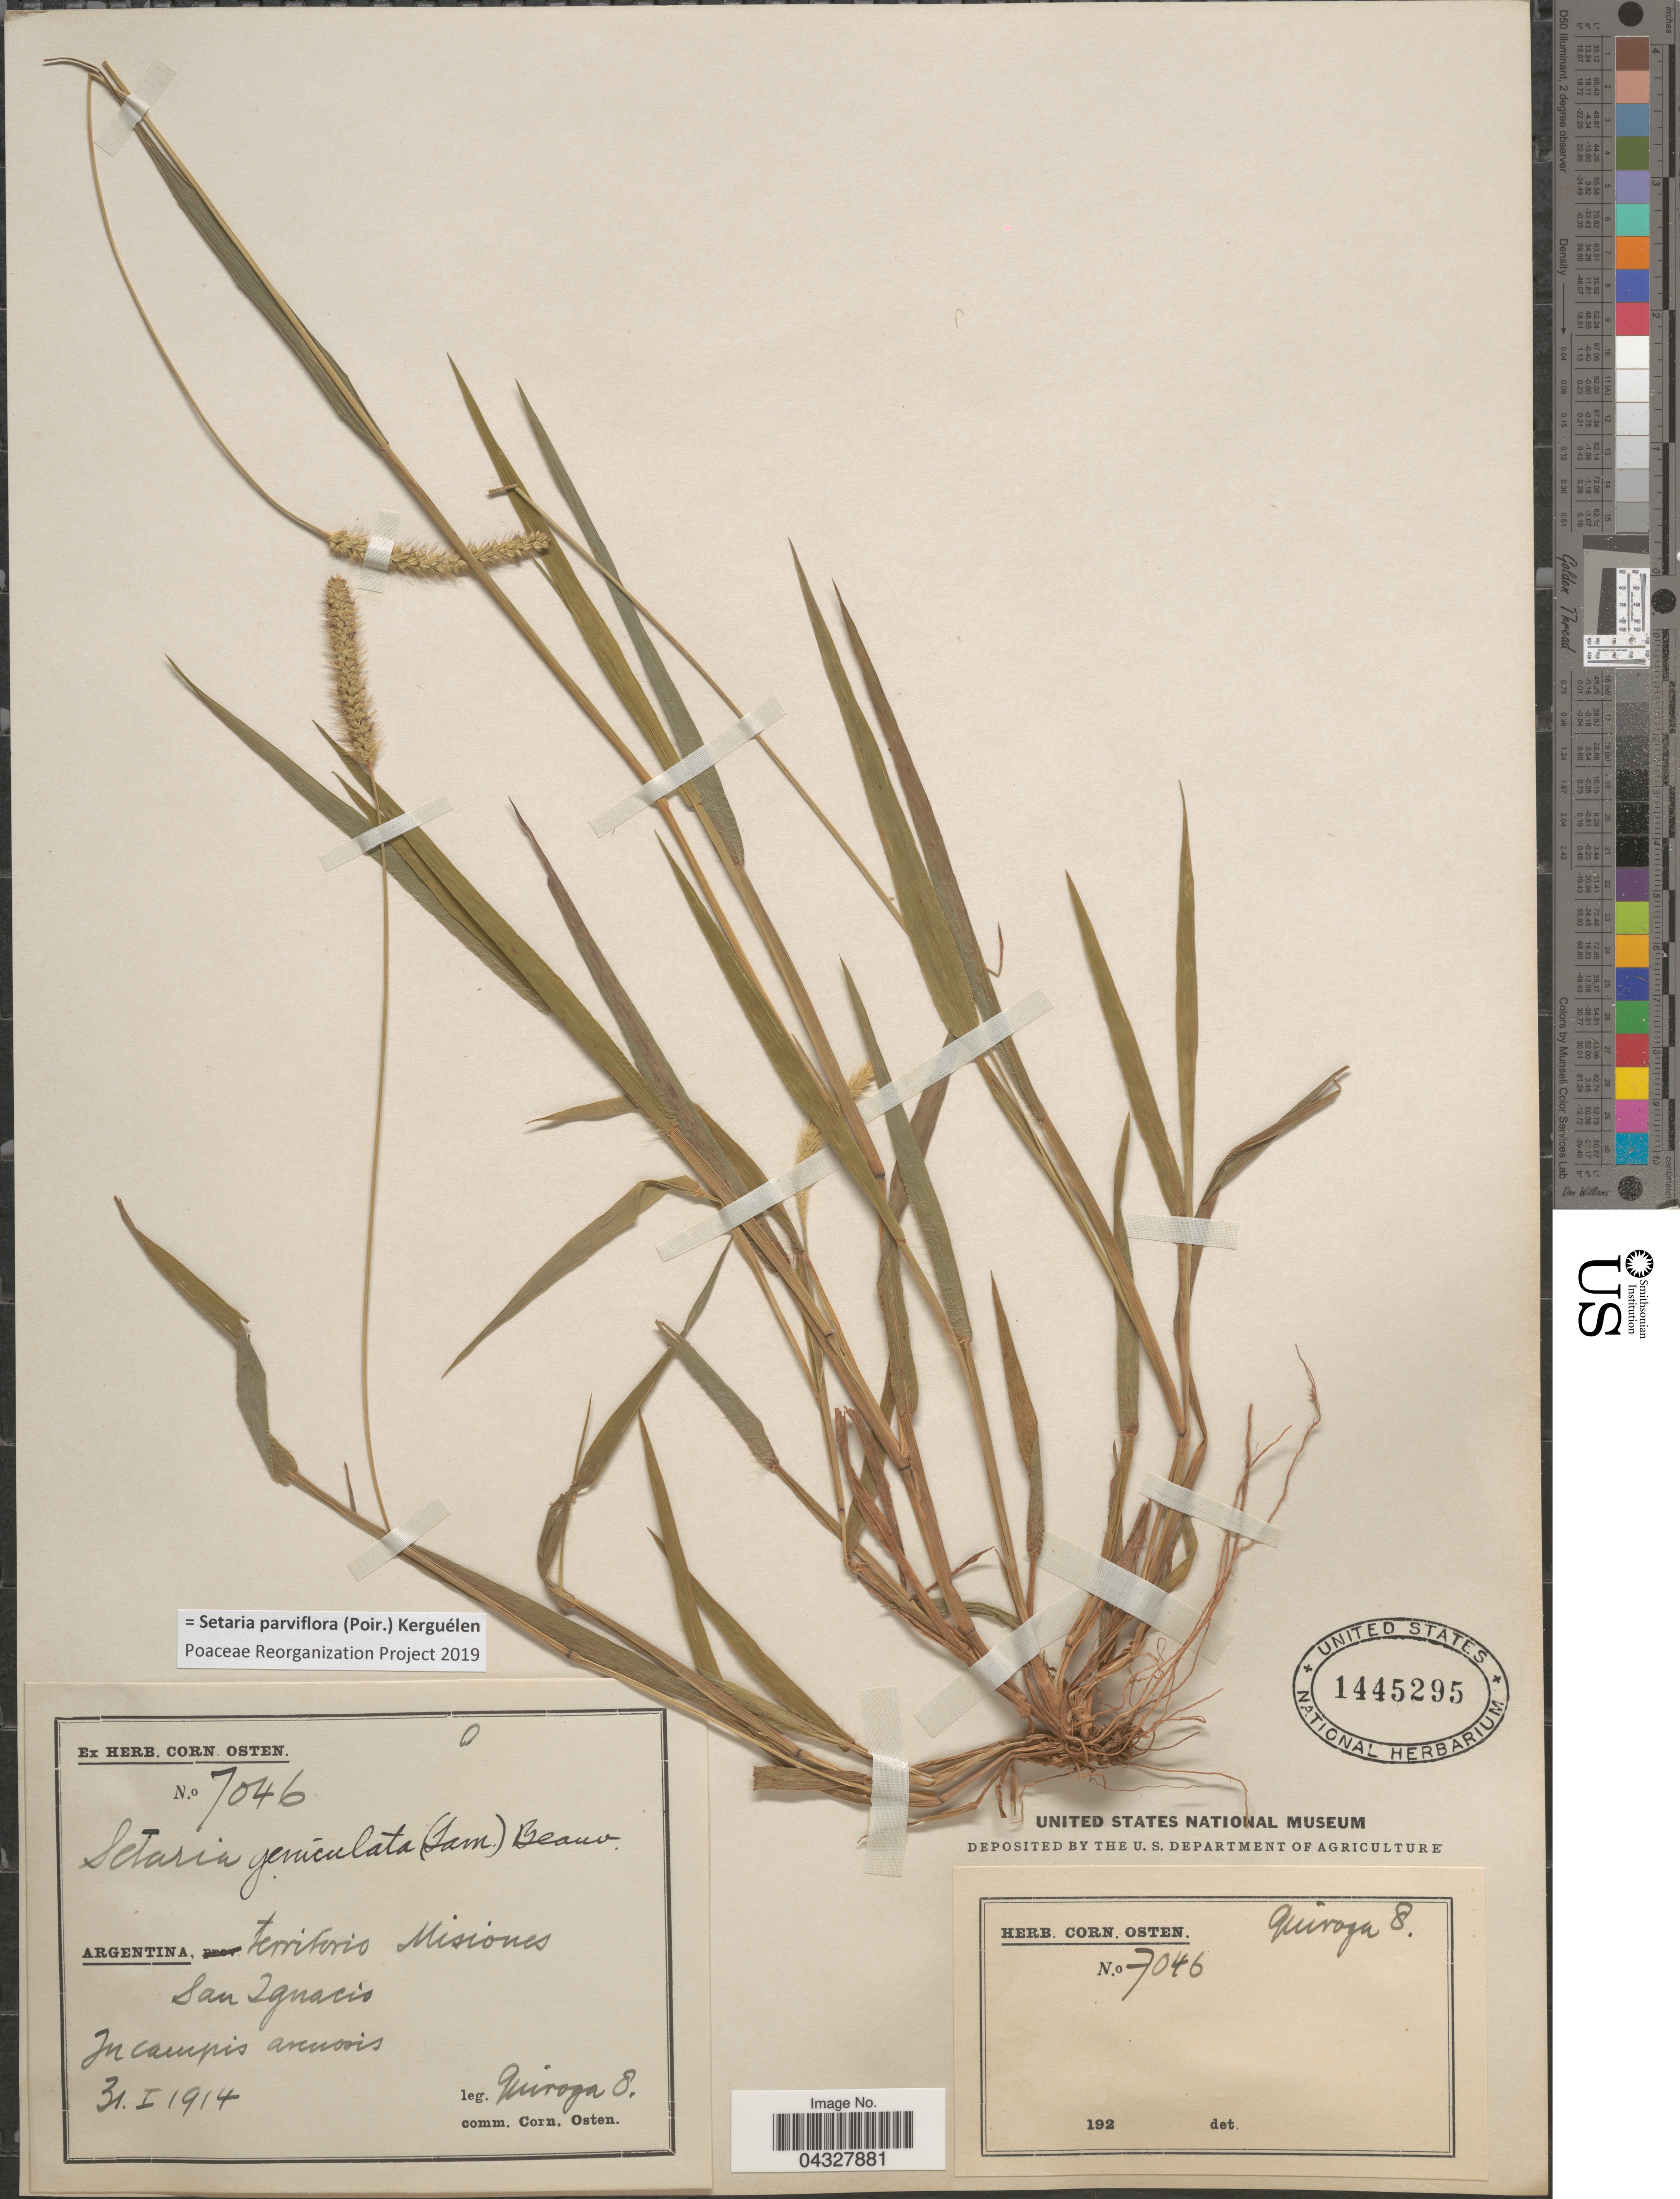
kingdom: Plantae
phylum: Tracheophyta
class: Liliopsida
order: Poales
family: Poaceae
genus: Setaria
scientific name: Setaria parviflora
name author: (Poir.) Kerguélen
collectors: O. Quiroga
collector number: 7046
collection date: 1914-01-31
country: Argentina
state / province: Misiones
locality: San Ignacio. In campis arenosis.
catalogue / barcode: US 1445295